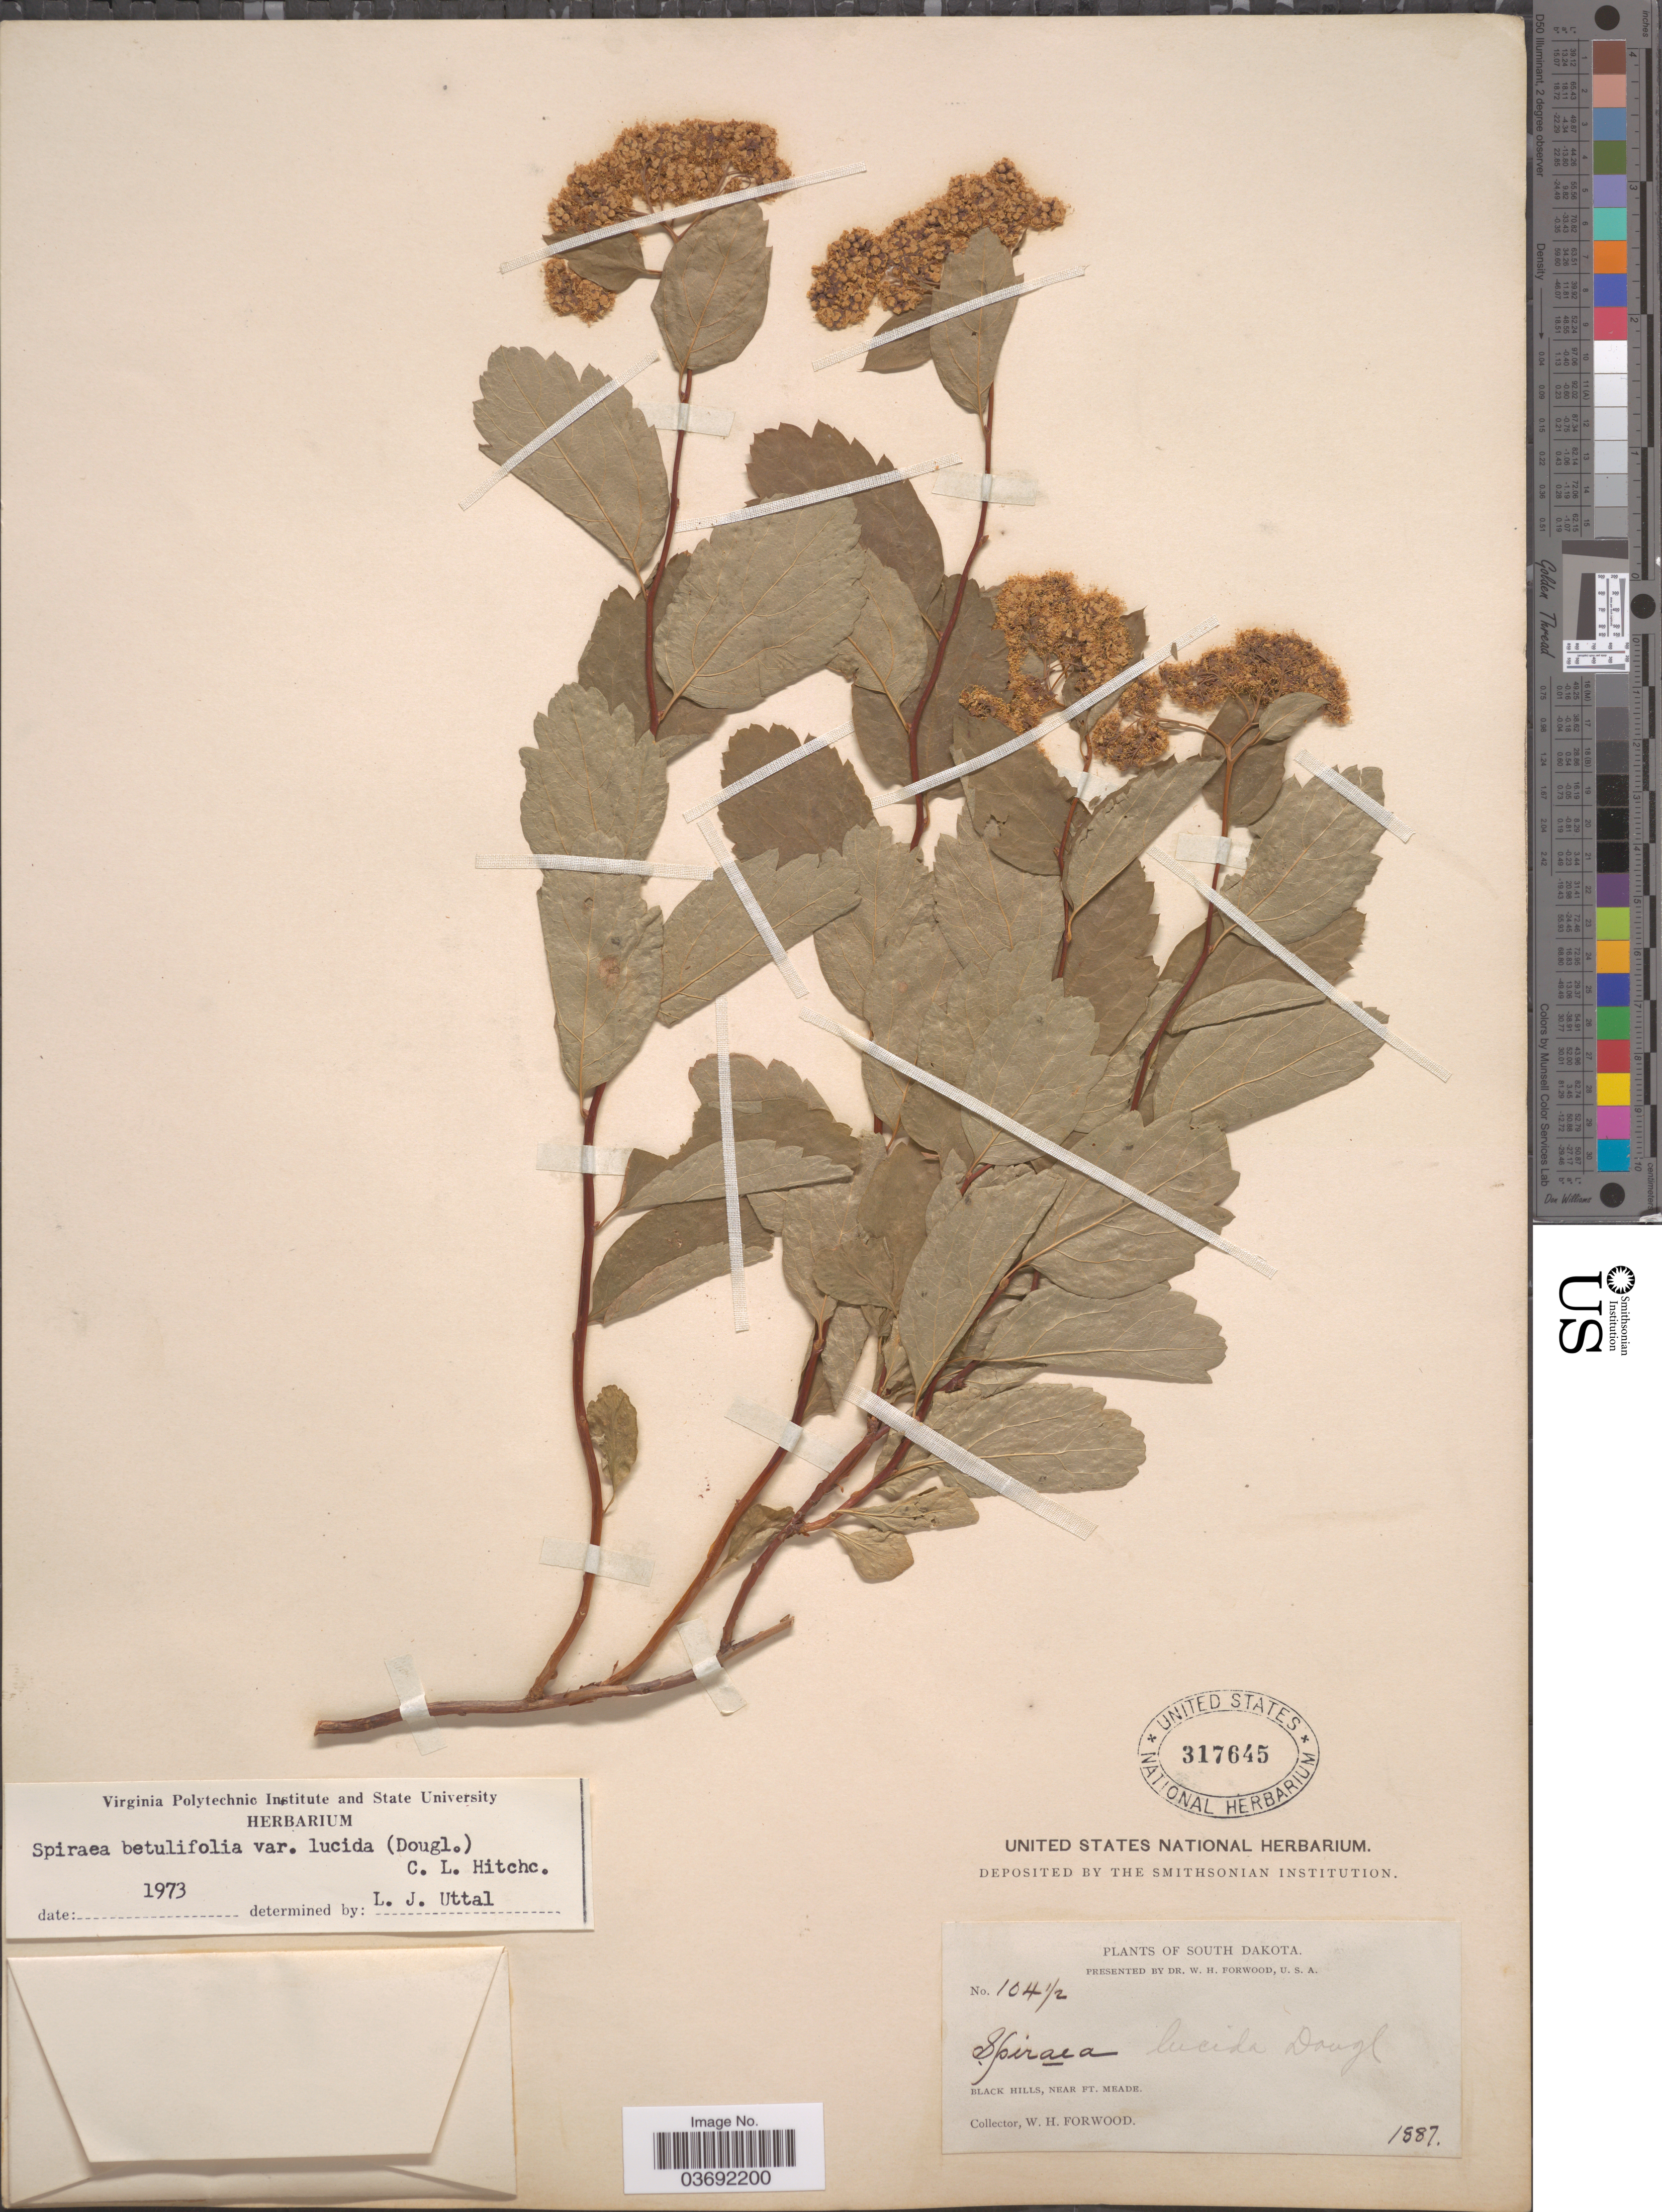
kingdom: Plantae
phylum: Tracheophyta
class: Magnoliopsida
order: Rosales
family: Rosaceae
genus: Spiraea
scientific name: Spiraea betulifolia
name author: Pall.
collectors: W. Forwood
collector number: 104½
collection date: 1887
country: United States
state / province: South Dakota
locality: Black Hills, near Ft. Meade.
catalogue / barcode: US 317645